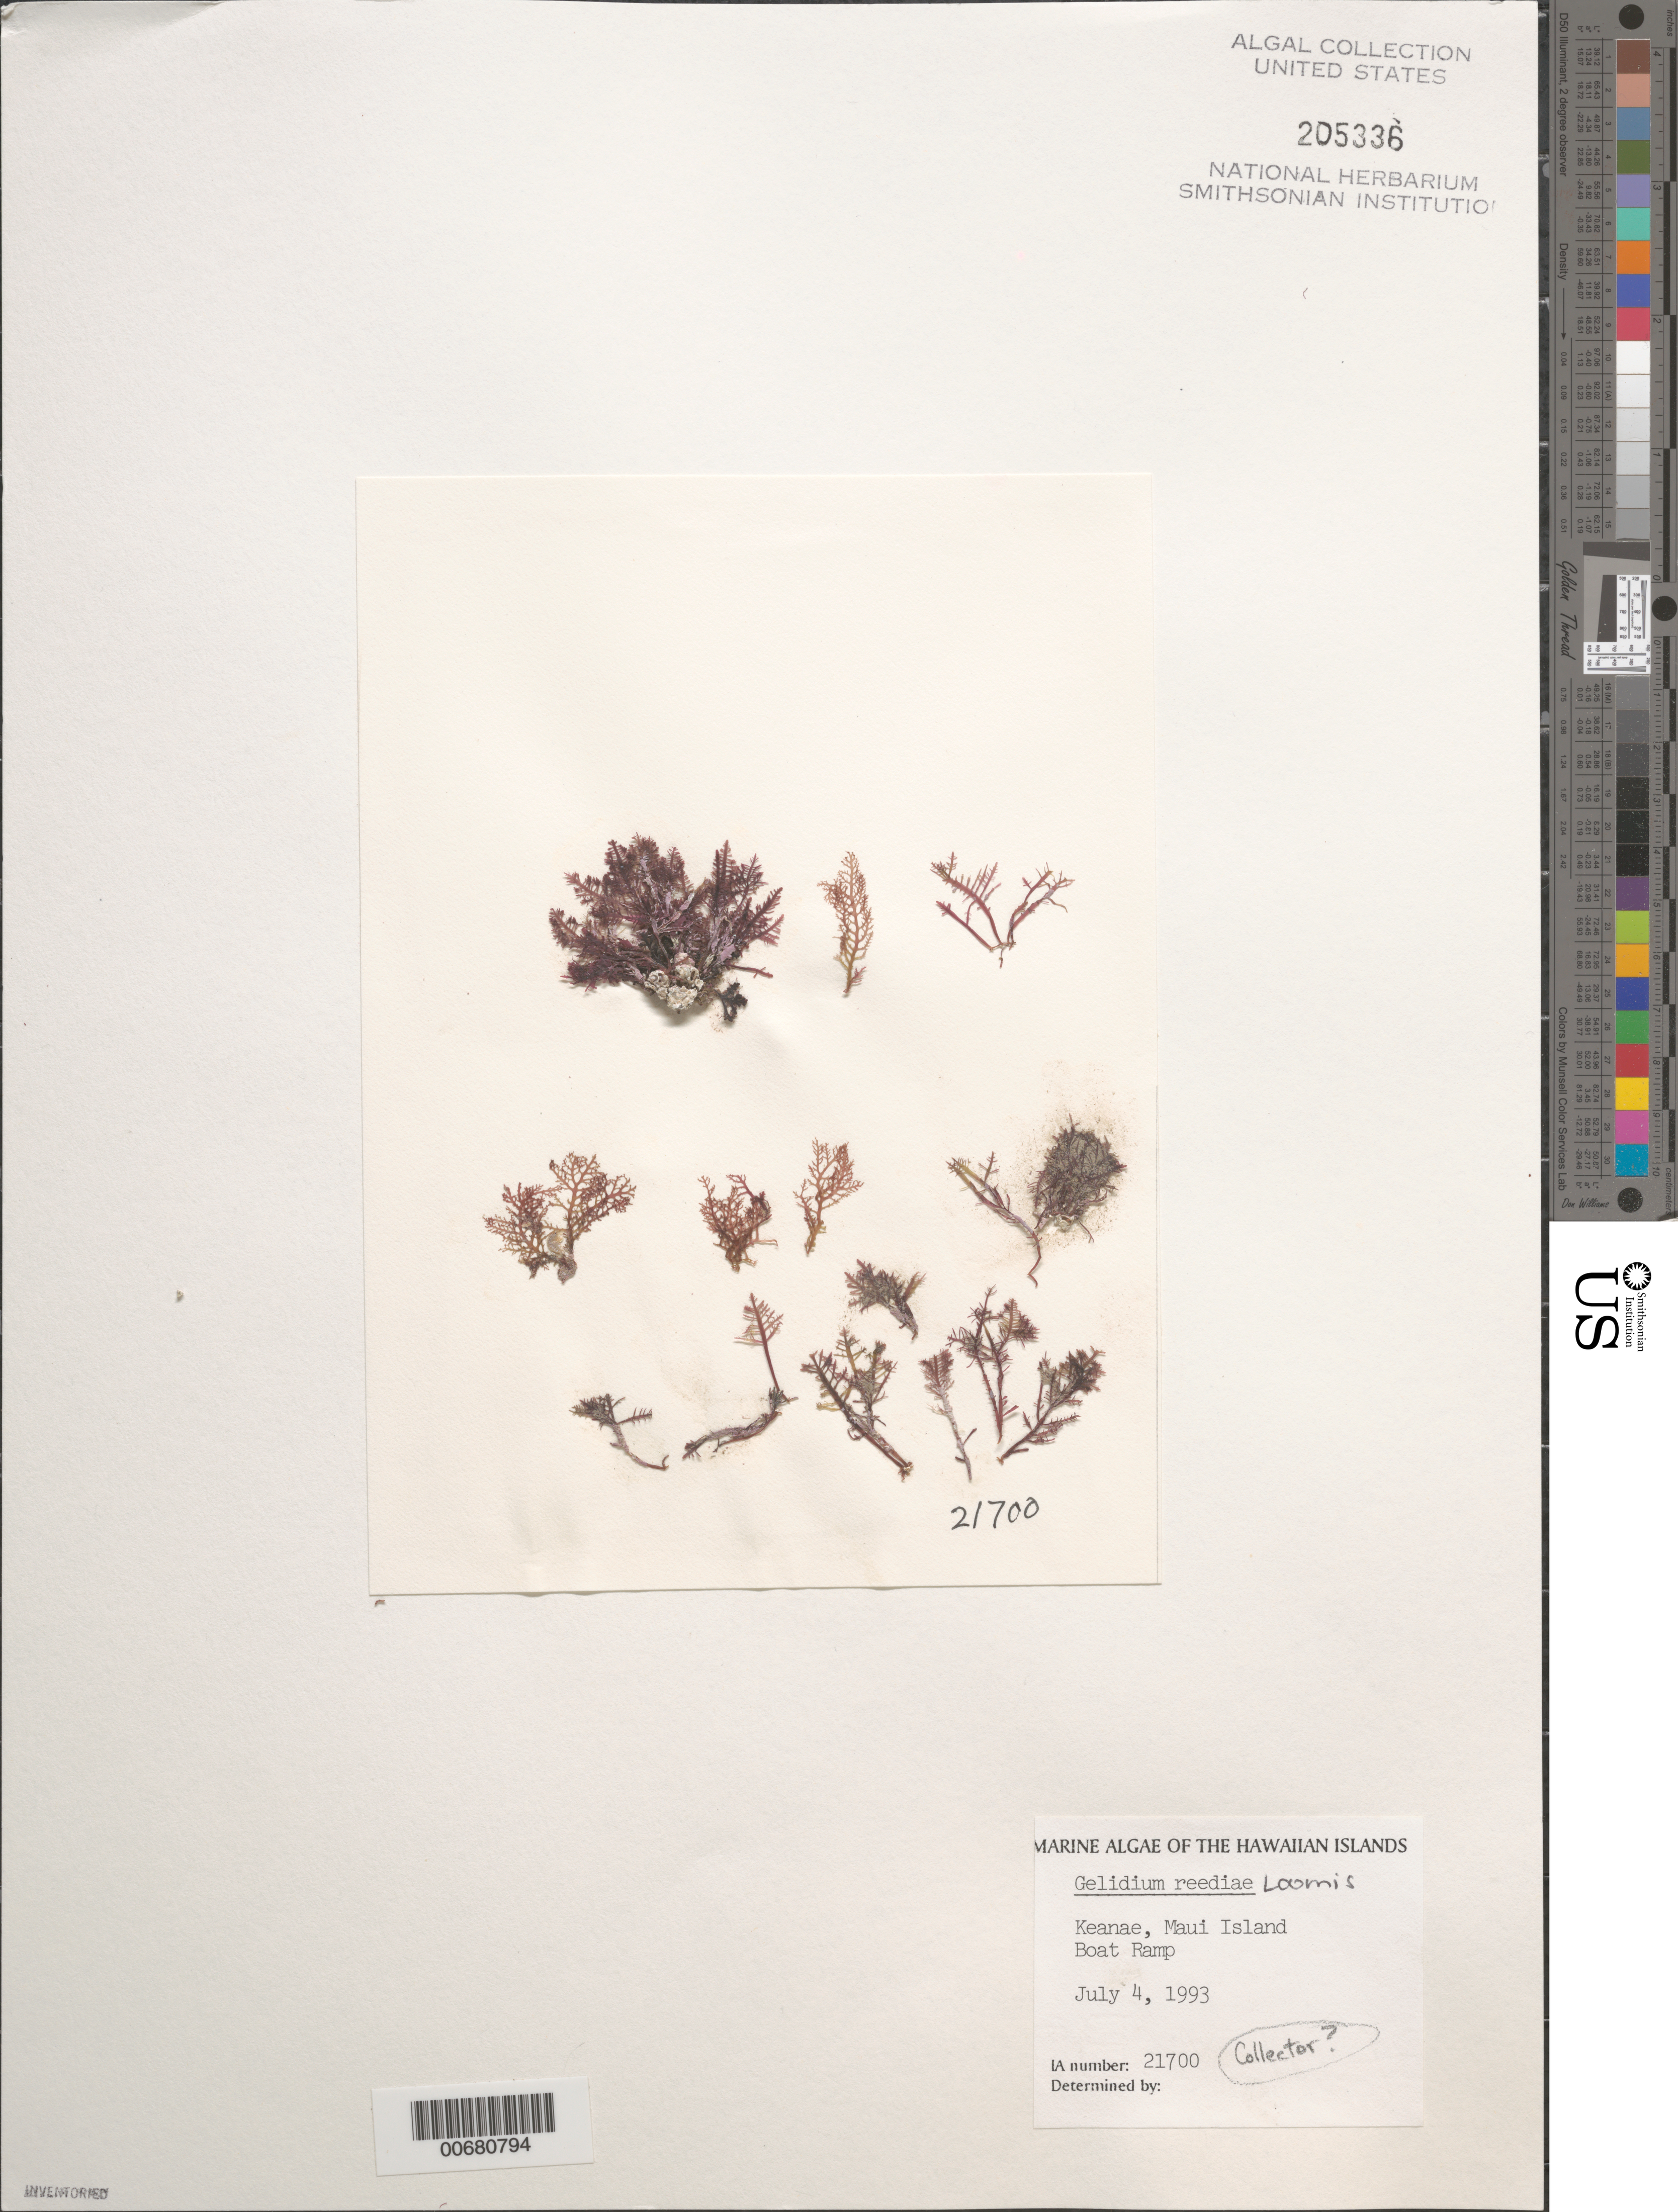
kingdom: Plantae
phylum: Rhodophyta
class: Florideophyceae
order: Gelidiales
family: Gelidiaceae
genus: Gelidium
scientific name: Gelidium reediae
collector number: IAA 21700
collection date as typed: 04 Jul 1993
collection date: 1993-07-04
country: United States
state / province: Hawaii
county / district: Maui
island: Maui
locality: Keanae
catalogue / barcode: US 205336